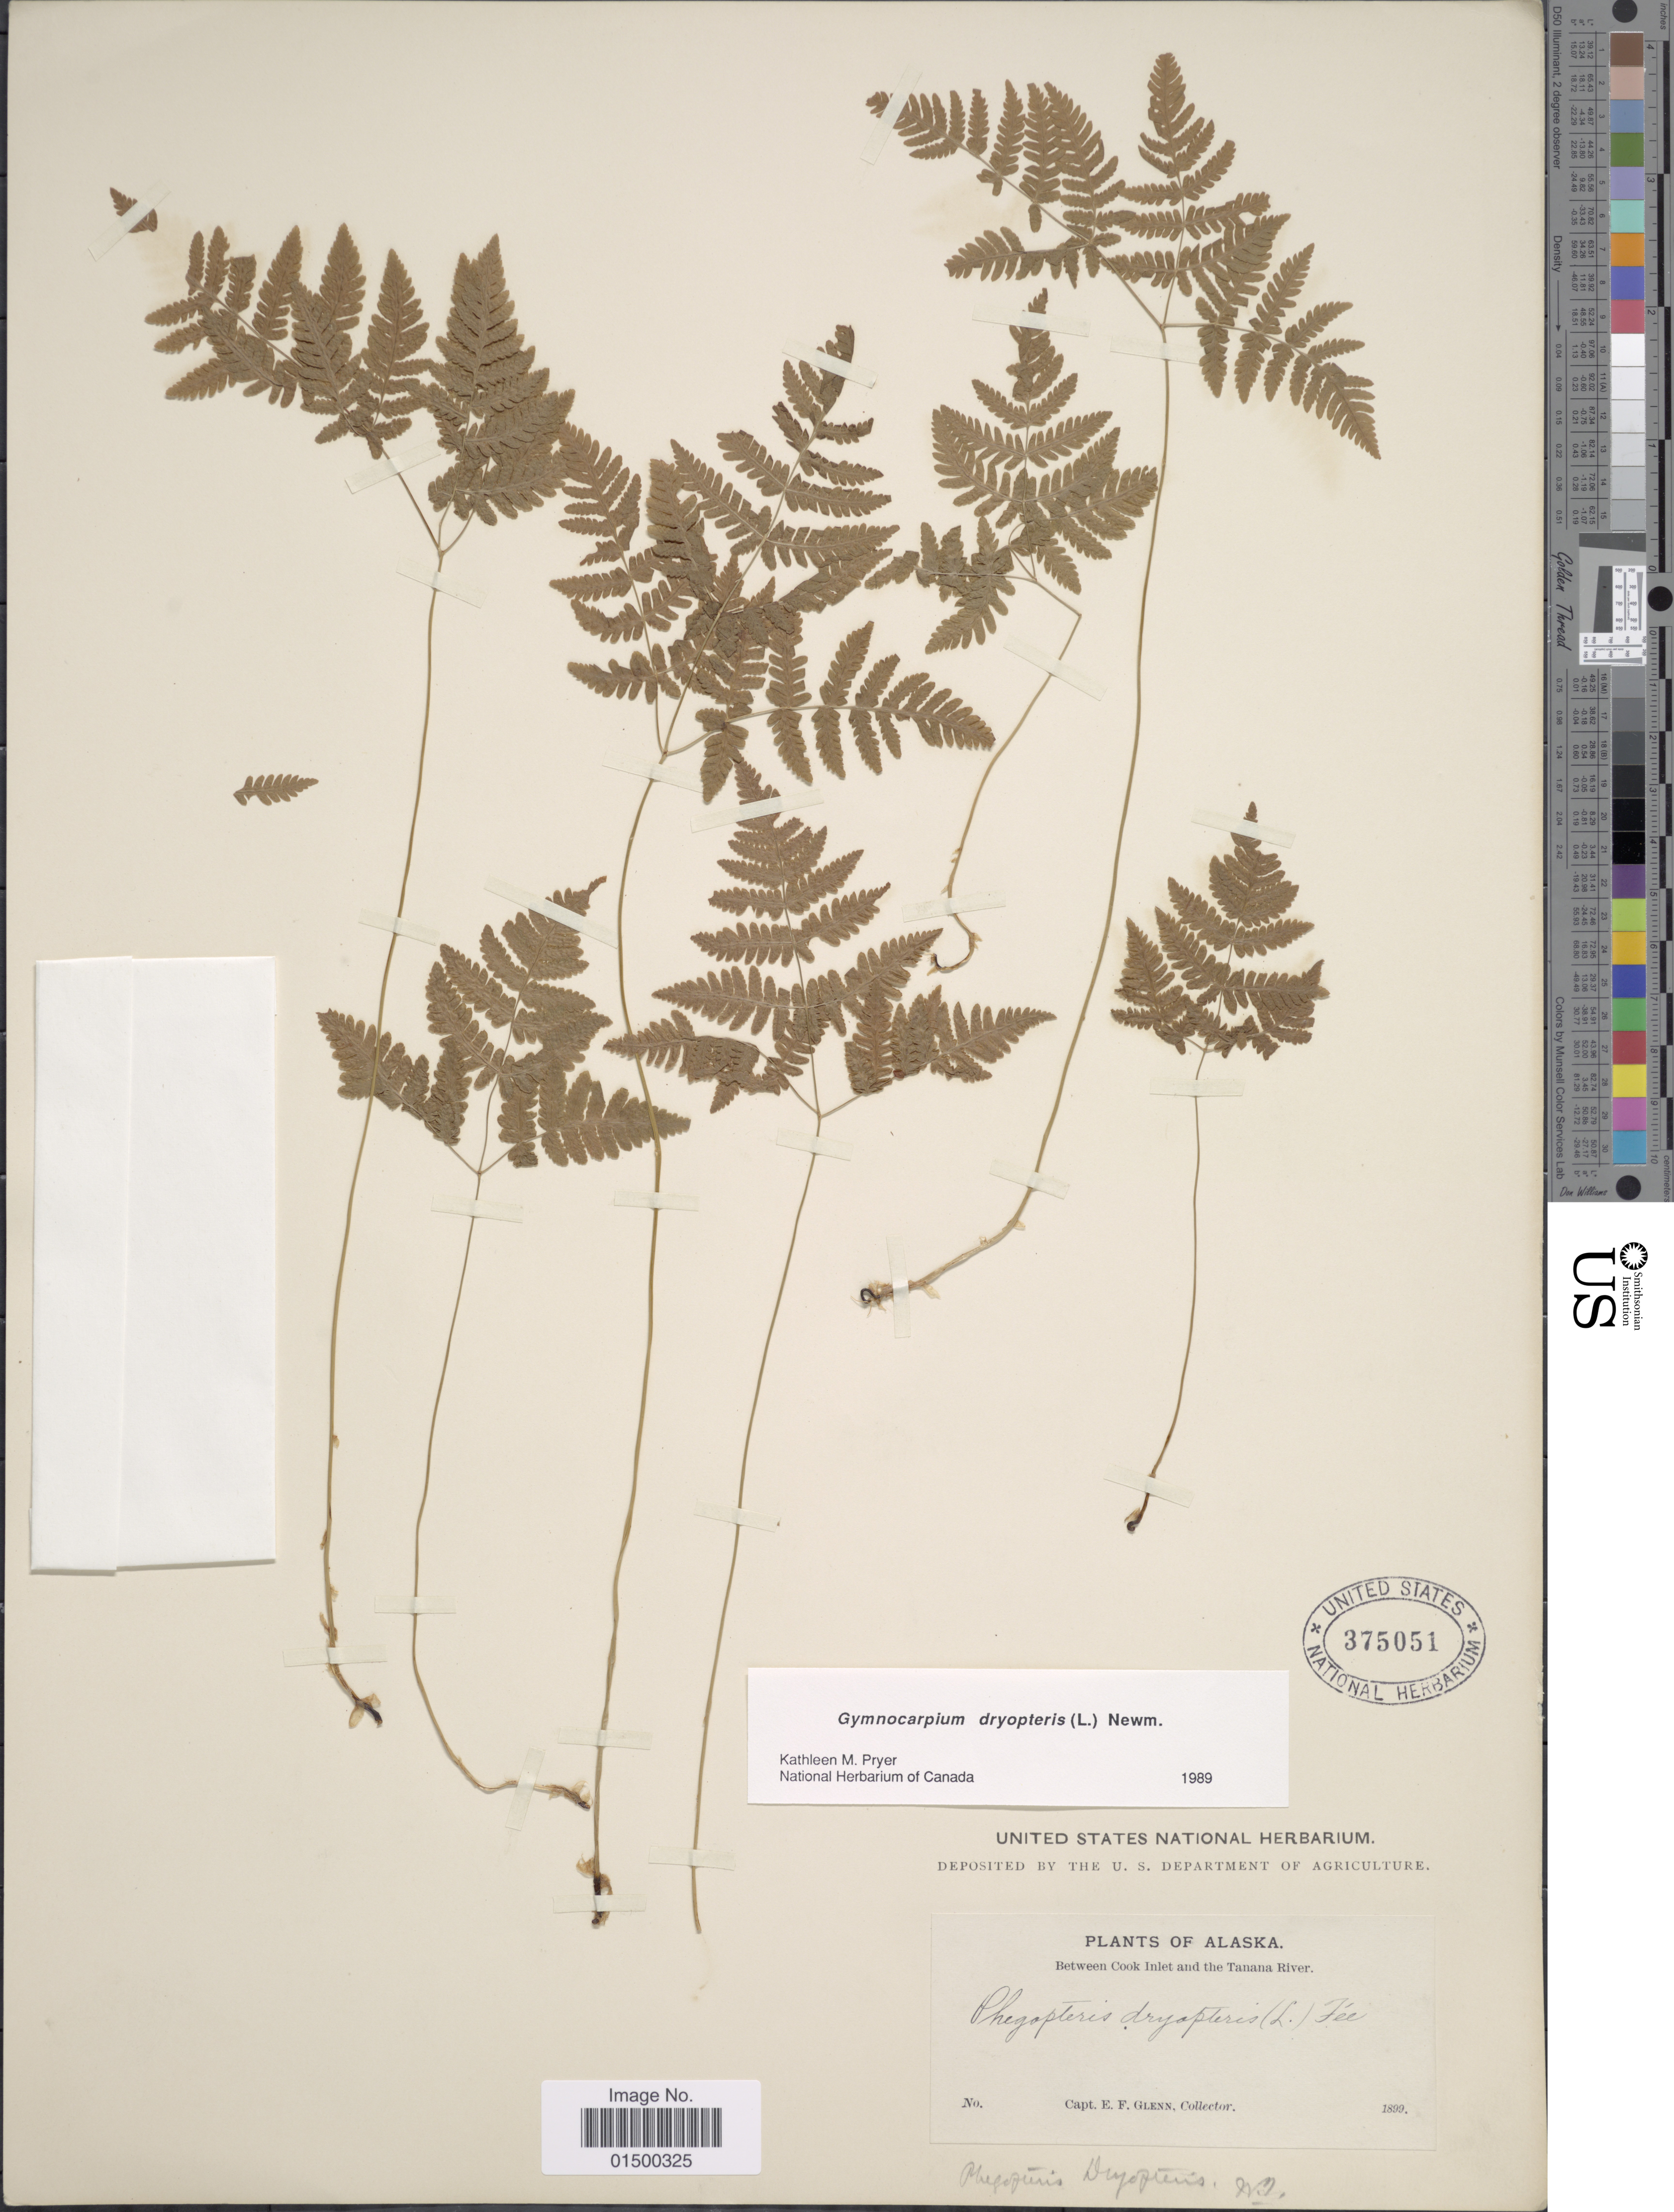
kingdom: Plantae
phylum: Tracheophyta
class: Polypodiopsida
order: Polypodiales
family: Cystopteridaceae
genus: Gymnocarpium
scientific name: Gymnocarpium dryopteris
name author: (L.) Newman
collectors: E. Glenn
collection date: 1899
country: United States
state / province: Alaska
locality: Between Cook Inlet and the Tanana River.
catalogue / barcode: US 375051